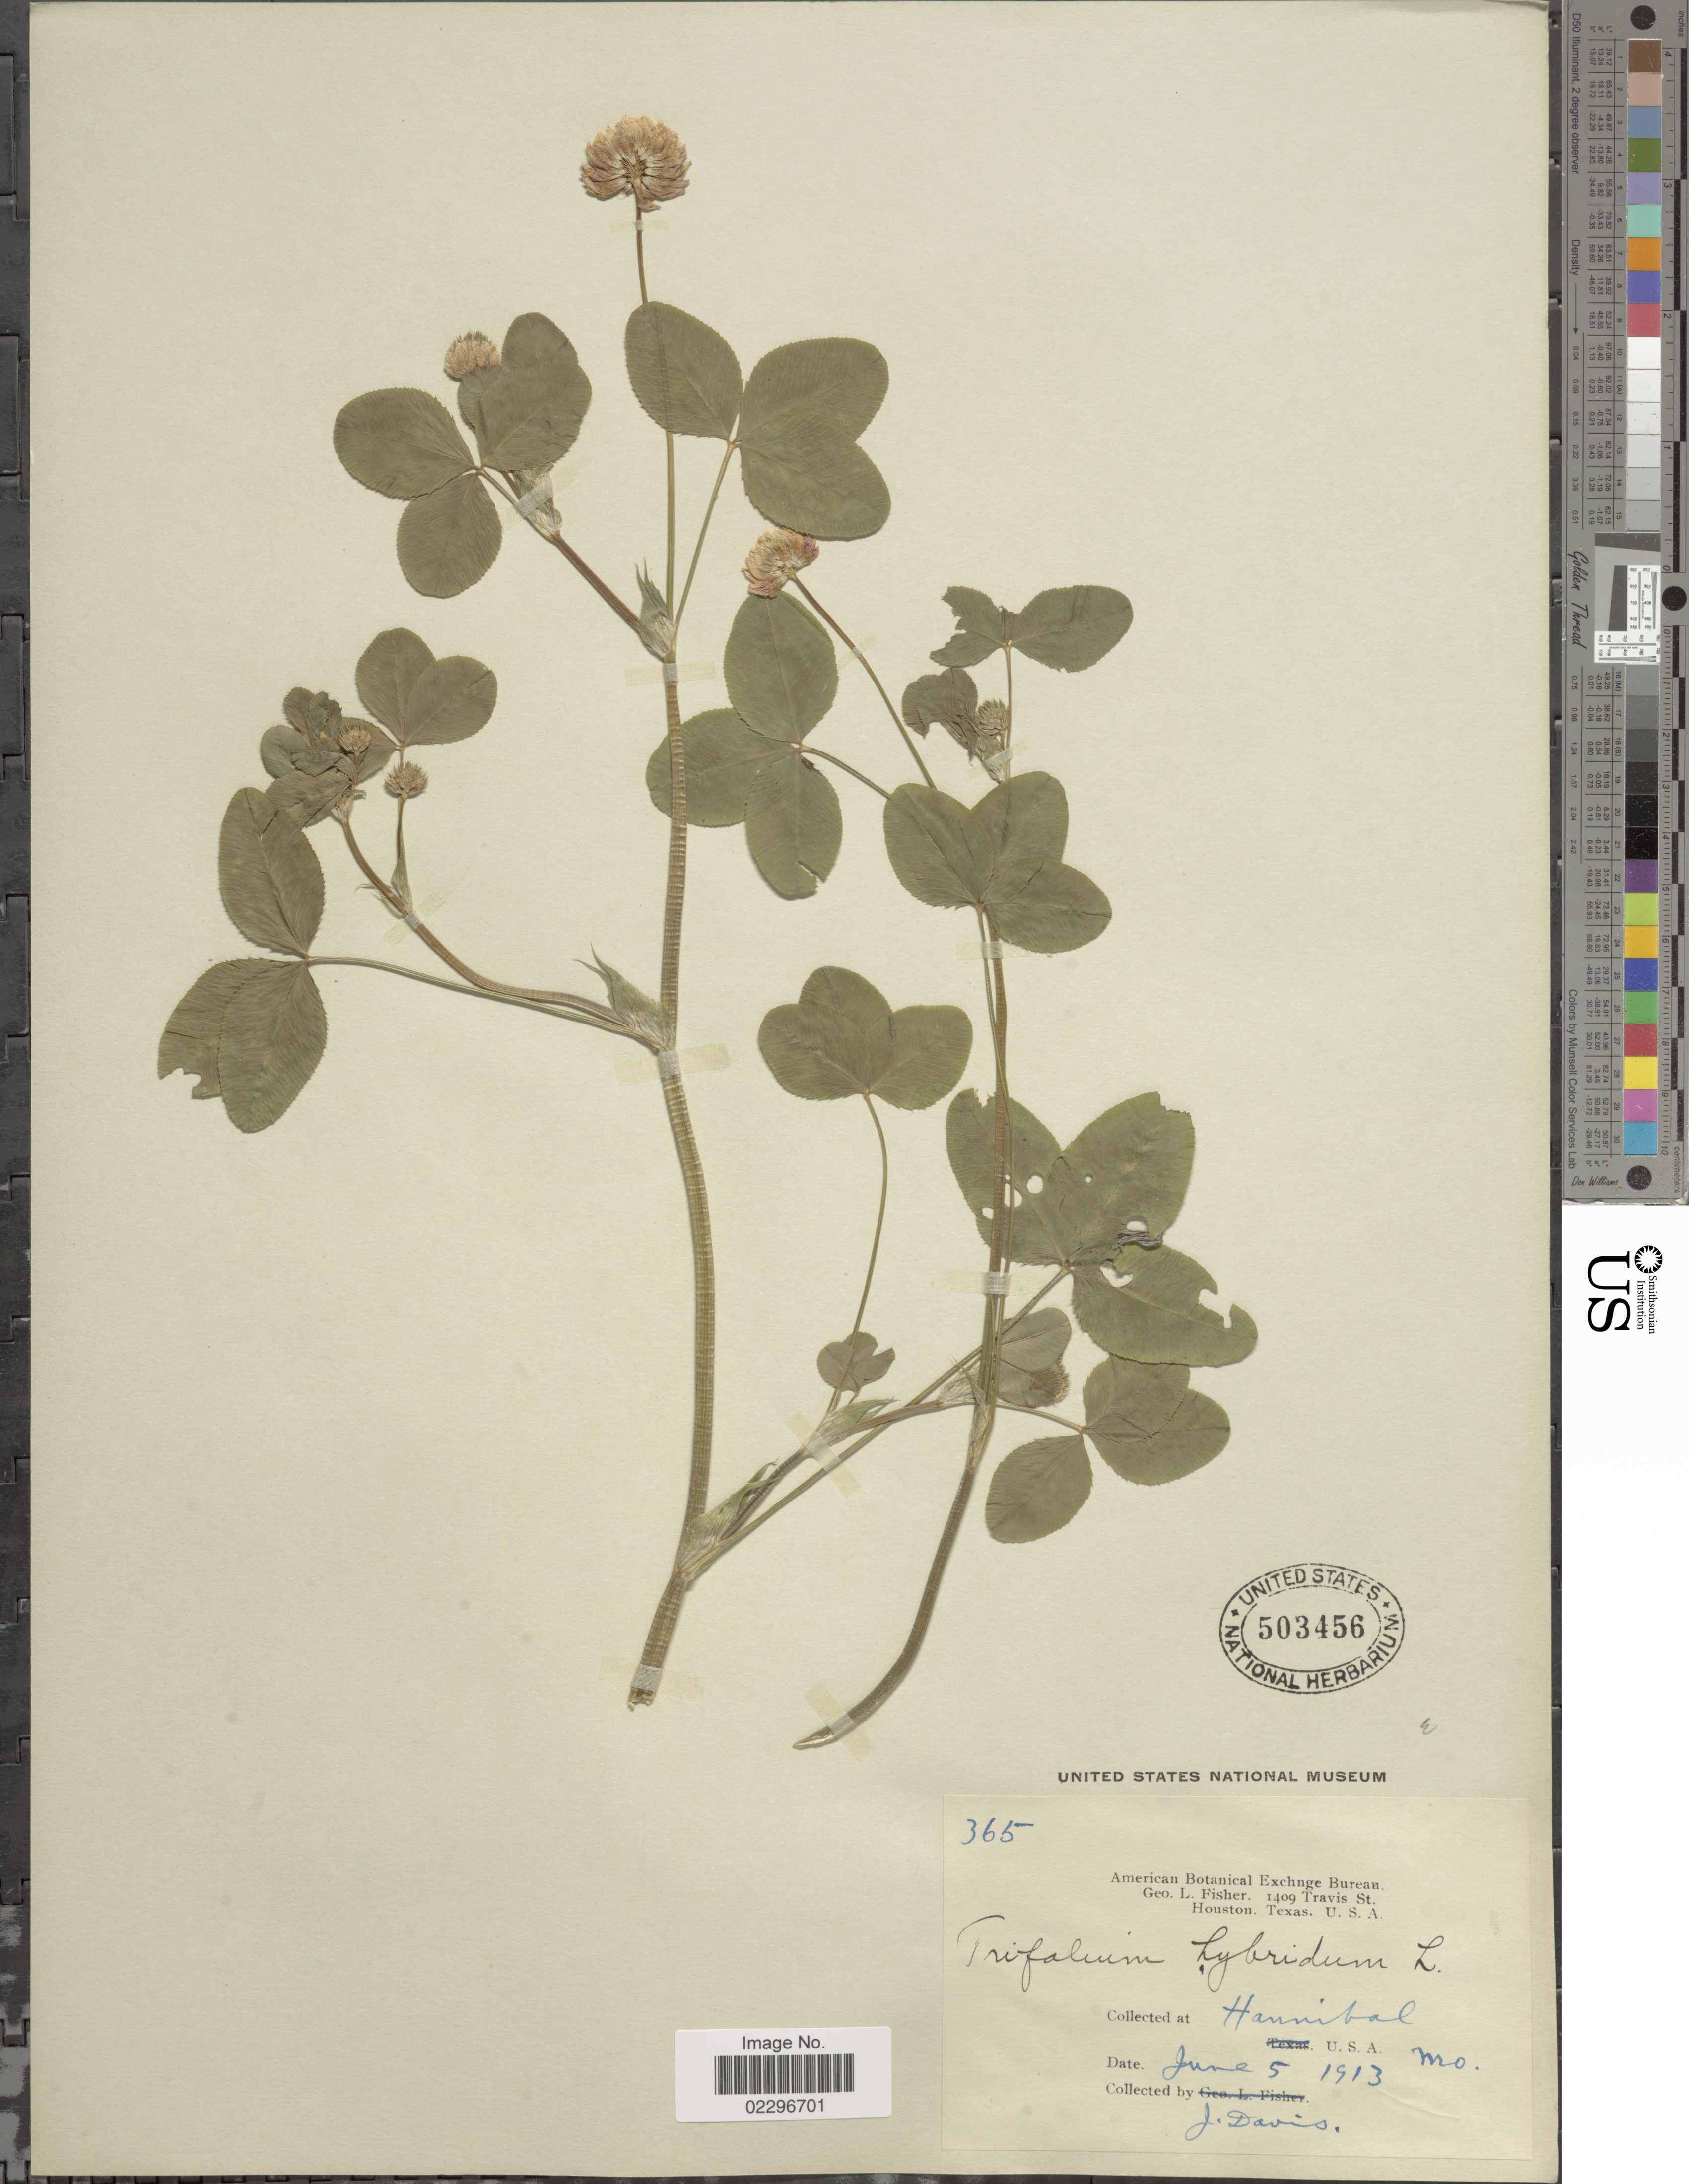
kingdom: Plantae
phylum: Tracheophyta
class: Magnoliopsida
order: Fabales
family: Fabaceae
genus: Trifolium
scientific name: Trifolium hybridum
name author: L.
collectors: J. Davis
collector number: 365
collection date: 1913-06-05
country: United States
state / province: Missouri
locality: Hannibal. U.S.A. Mo.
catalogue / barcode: US 503456